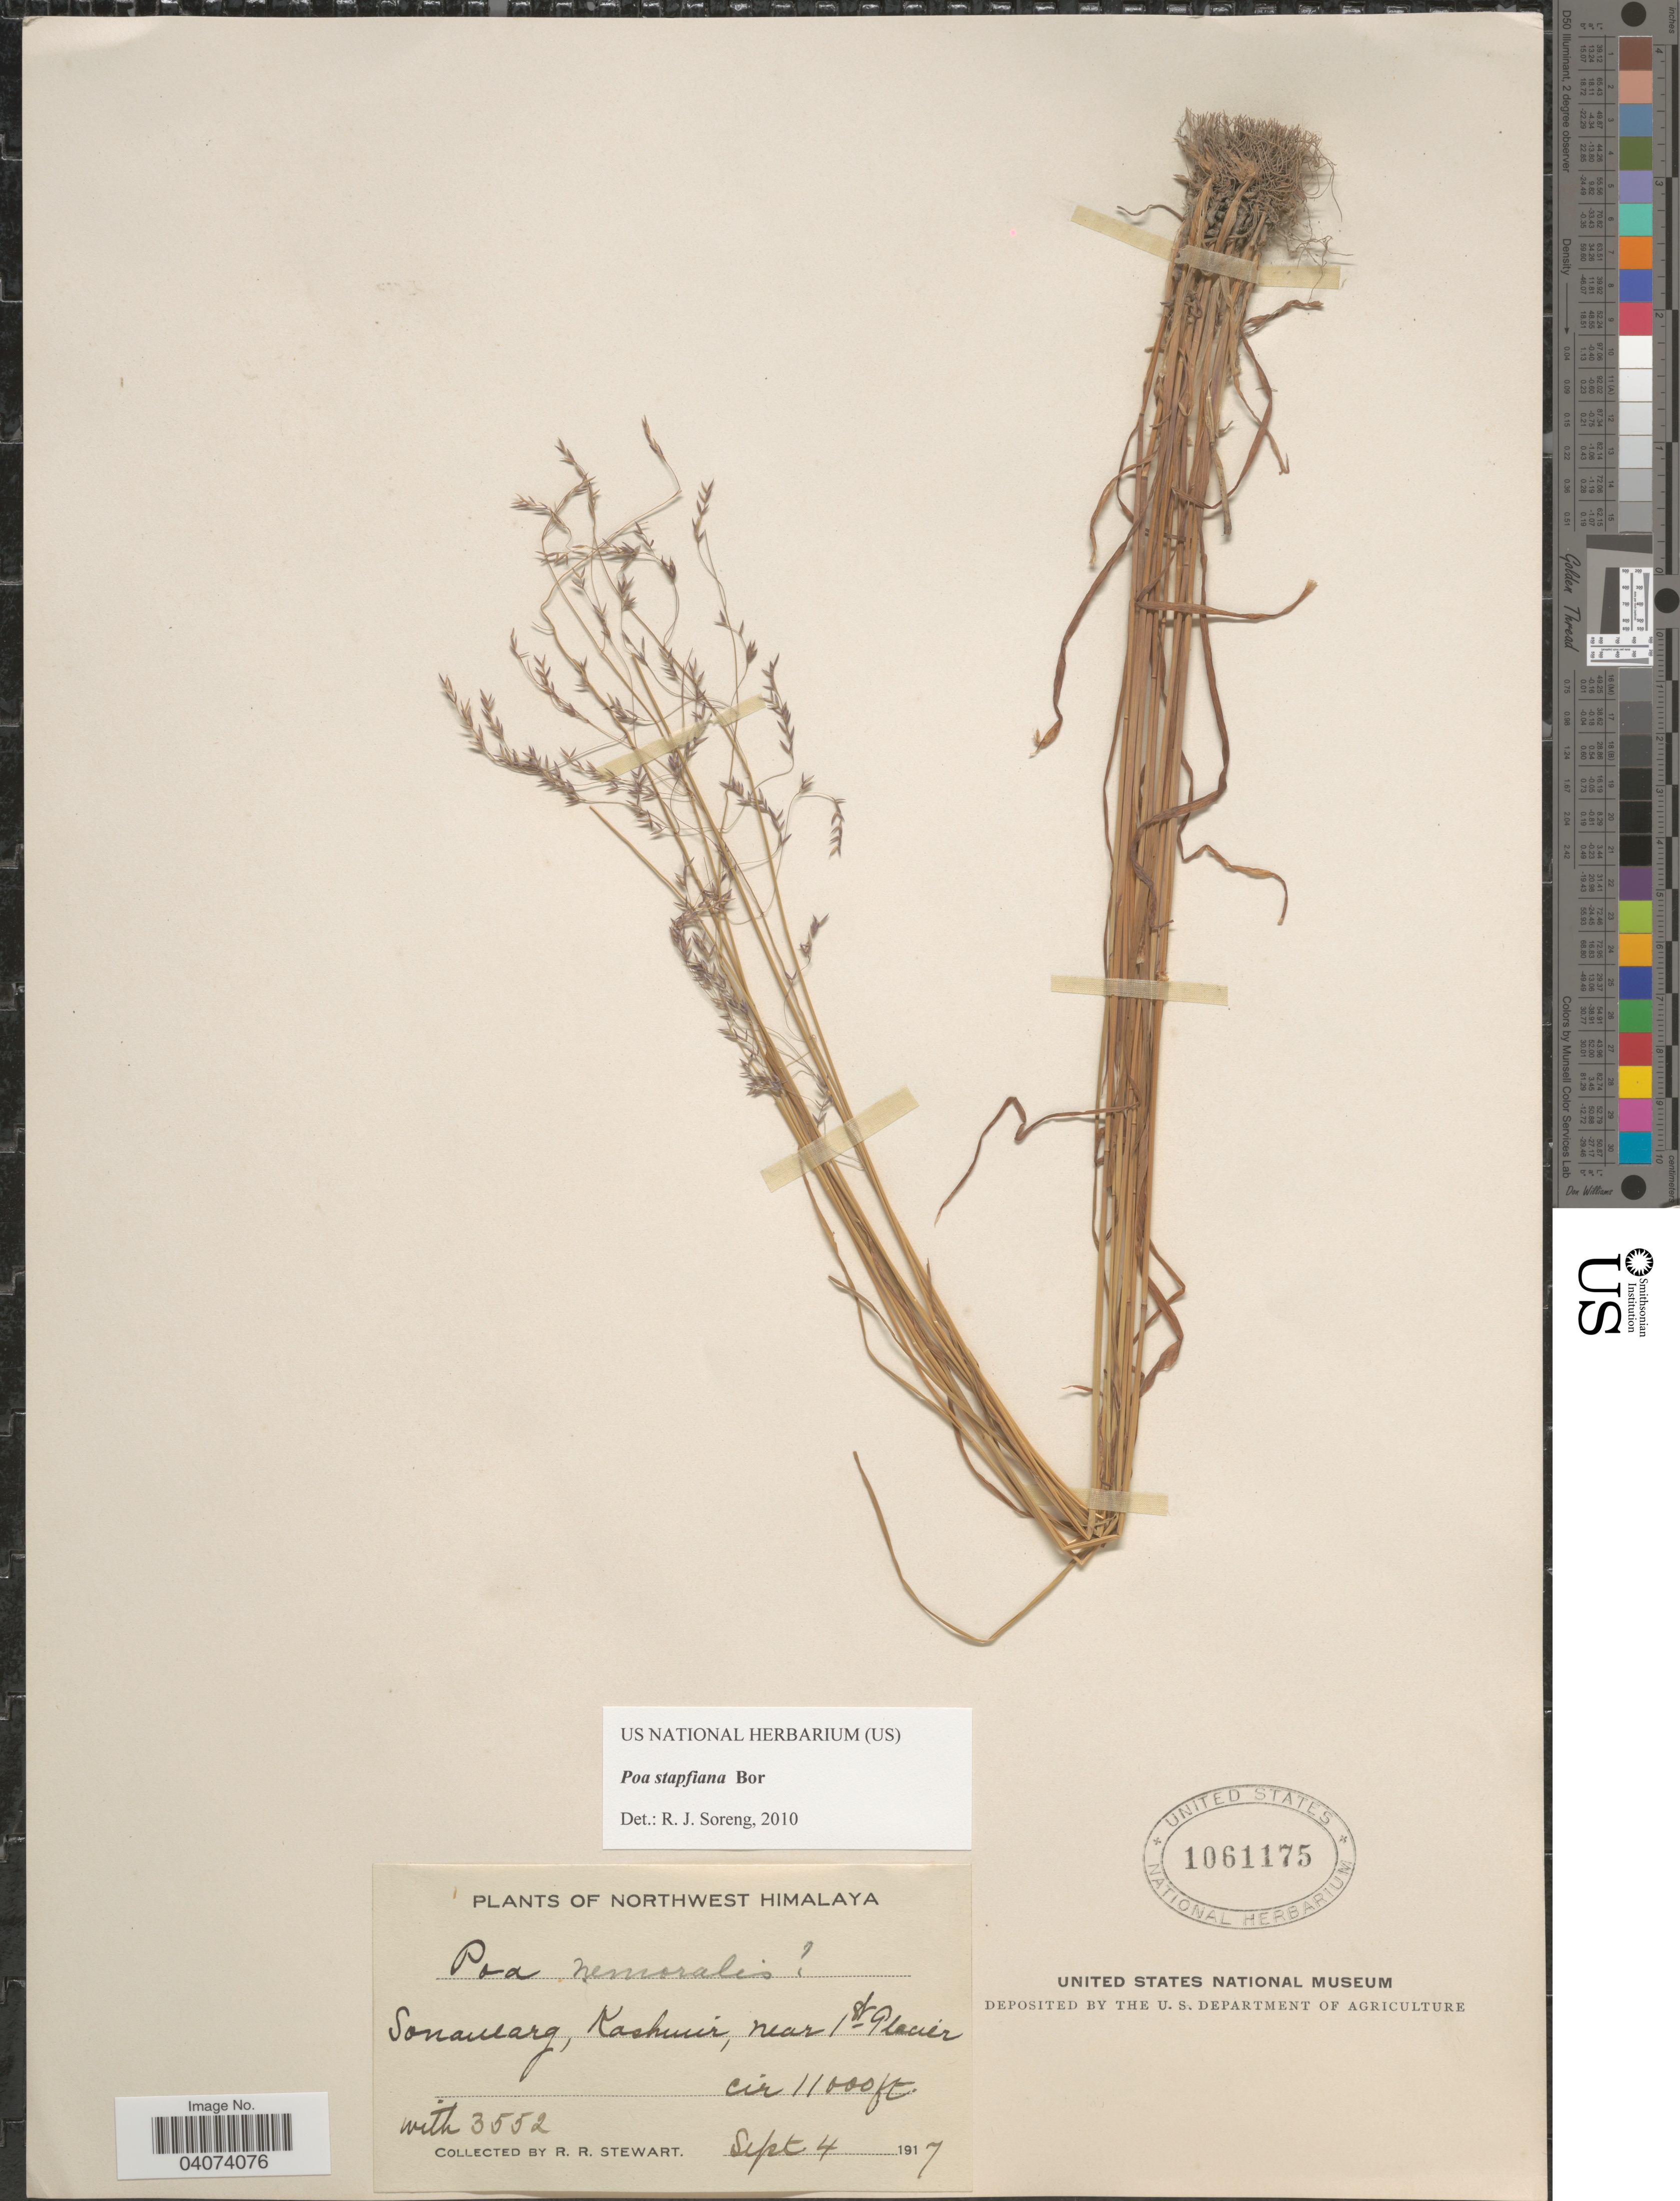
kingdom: Plantae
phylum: Tracheophyta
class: Liliopsida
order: Poales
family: Poaceae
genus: Poa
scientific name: Poa sterilis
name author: M. Bieb.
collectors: R. Stewart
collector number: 3552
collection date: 1917-09-04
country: India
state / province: Jammu and Kashmir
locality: Northwest Himalaya. Sonamarg, Kashmir, near 1st Placier.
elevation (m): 3353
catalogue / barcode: US 1061175